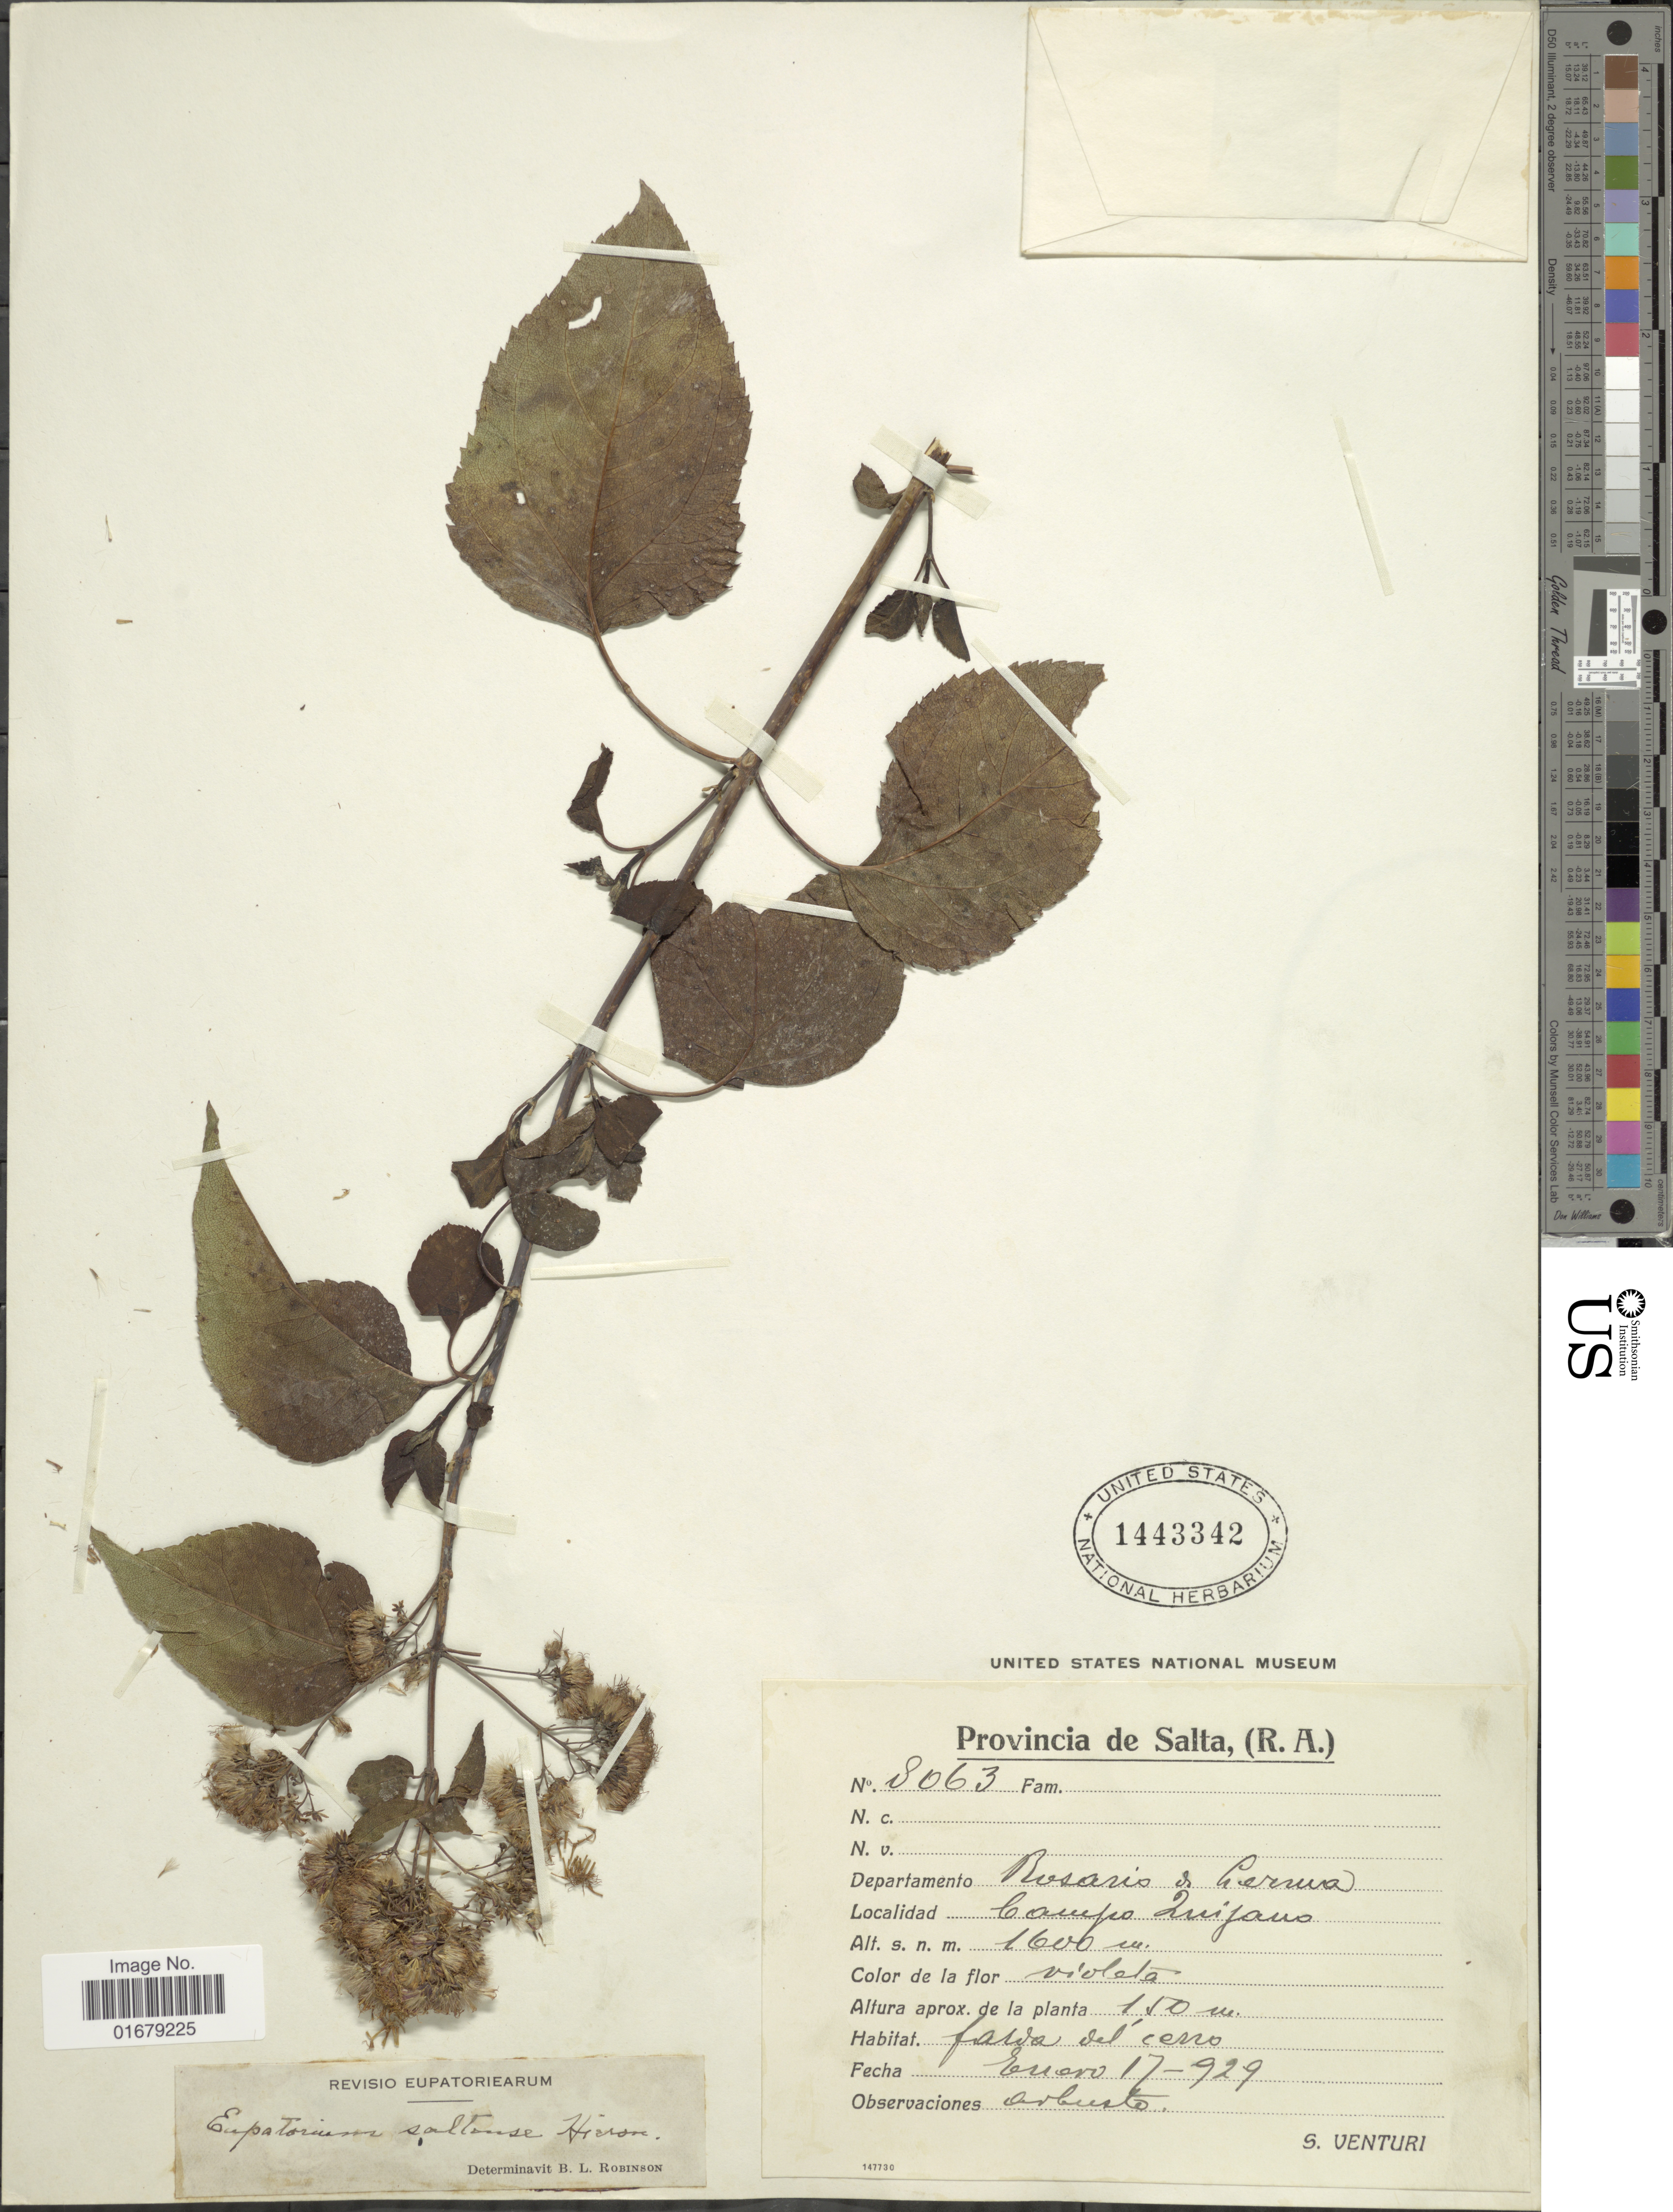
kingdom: Plantae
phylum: Tracheophyta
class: Magnoliopsida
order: Asterales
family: Asteraceae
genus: Kaunia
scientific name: Kaunia saltensis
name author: (Hieron.) R.M. King & H. Rob.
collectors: S. Venturi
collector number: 8063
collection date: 1929-01-17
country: Argentina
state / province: Salta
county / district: Rosario de Lerma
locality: Campo Quijano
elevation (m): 1600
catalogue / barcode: US 1443342